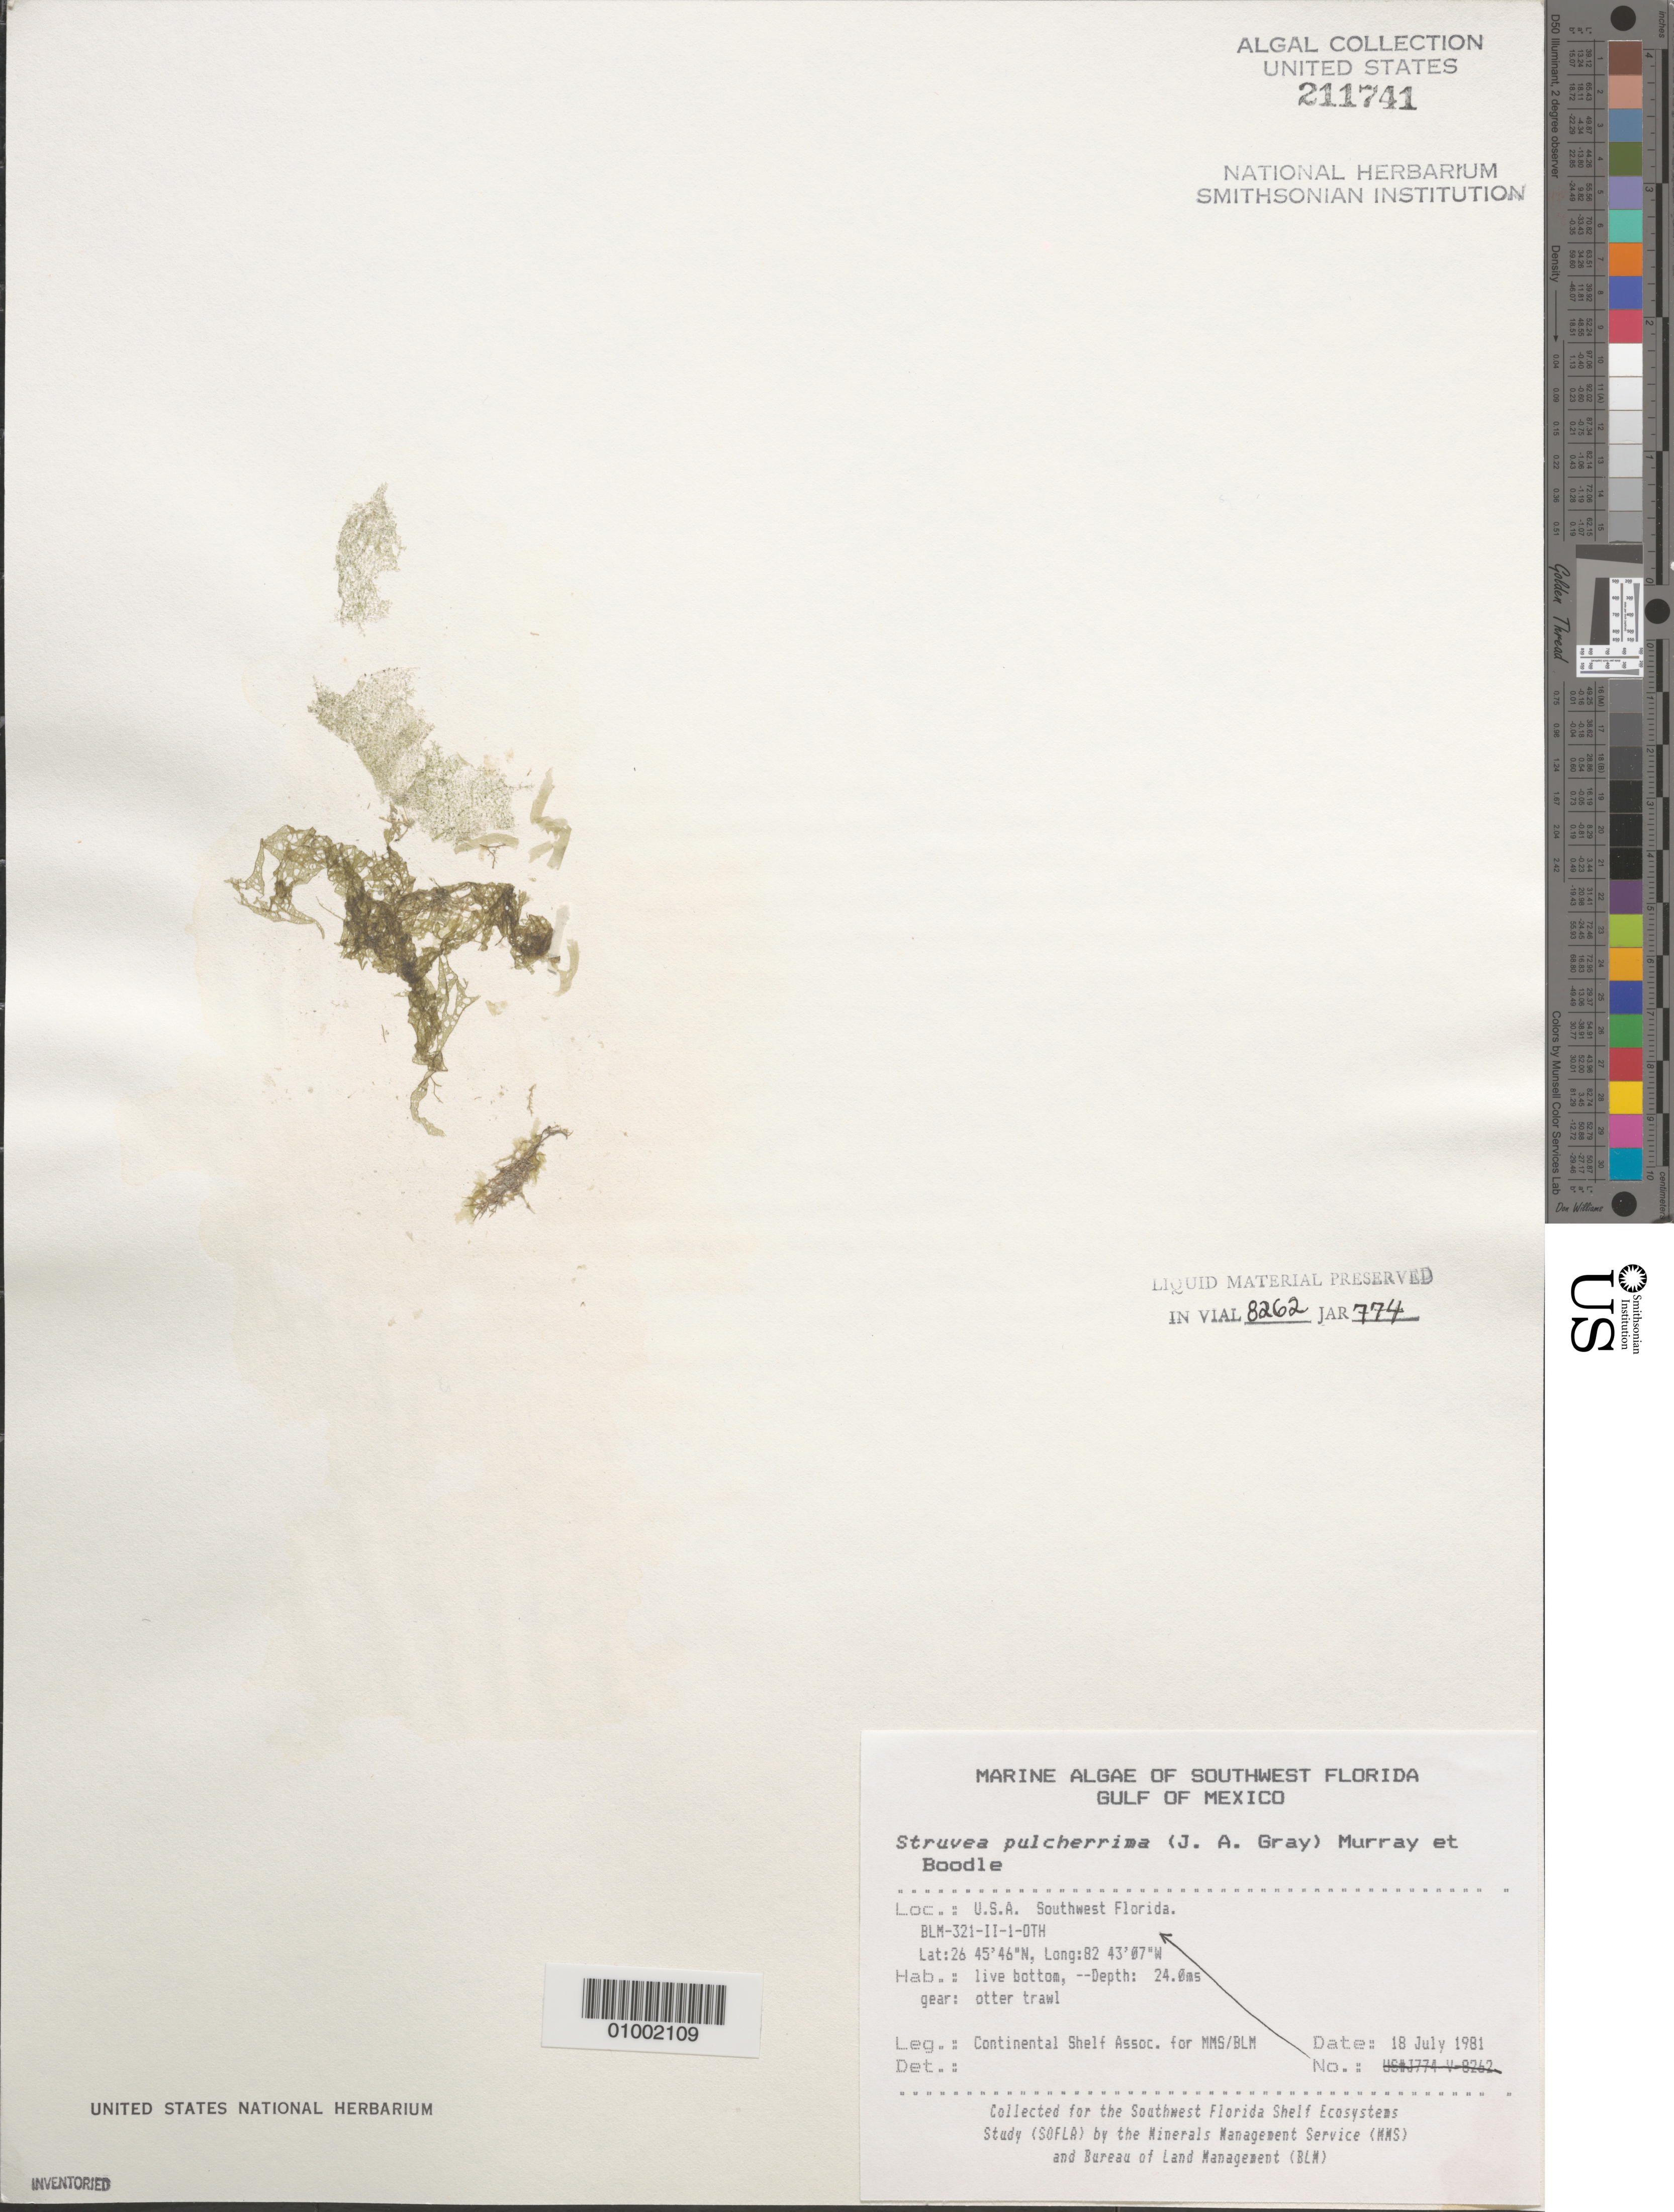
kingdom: Plantae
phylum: Chlorophyta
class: Ulvophyceae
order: Siphonocladales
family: Boodleaceae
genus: Struvea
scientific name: Struvea pulcherrima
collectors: Continental Shelf Associates for the MMS/BLM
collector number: BLM-321-II-1-OTH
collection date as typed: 18 Jul 1981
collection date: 1981-07-18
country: United States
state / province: Florida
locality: Gulf of Mexico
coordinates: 26 45'46"N, 82 43'07"W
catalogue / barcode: US 211741